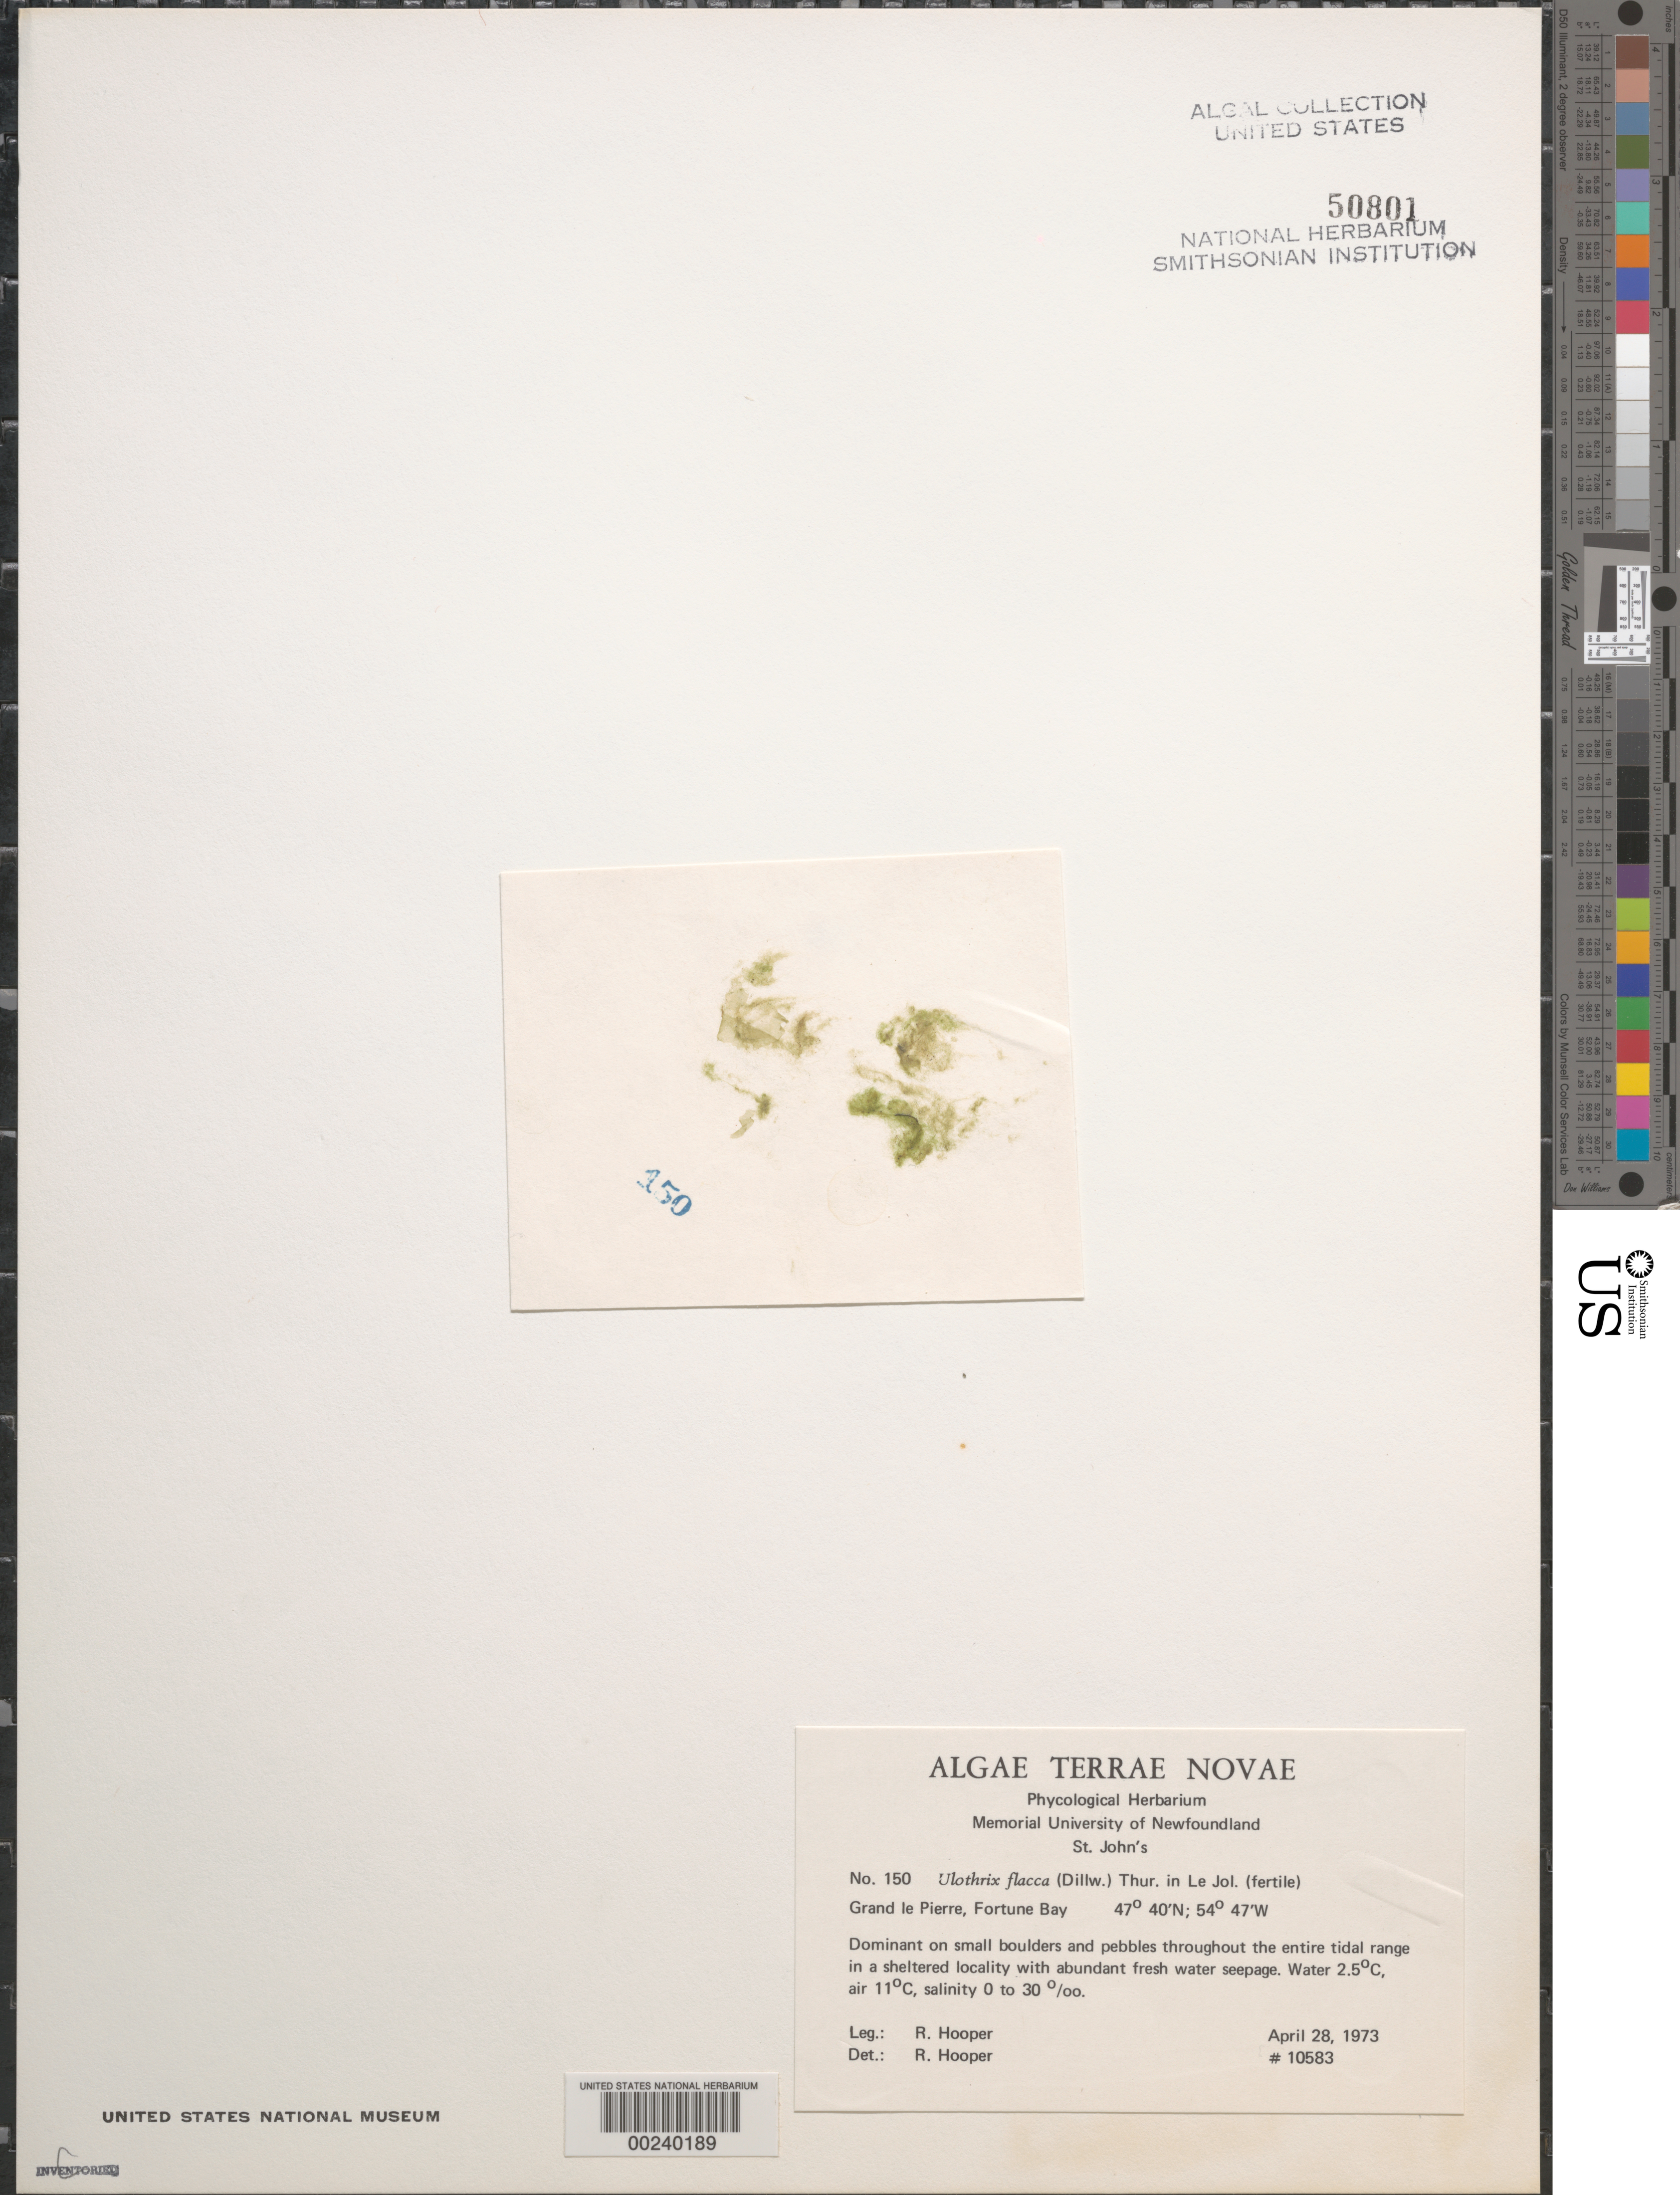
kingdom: Plantae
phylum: Chlorophyta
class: Ulvophyceae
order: Ulotrichales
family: Ulotrichaceae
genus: Ulothrix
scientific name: Ulothrix flacca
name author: (Dillwyn) Thur. in Le Jol.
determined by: Hooper, R. G.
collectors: R. G. Hooper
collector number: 10583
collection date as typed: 28 Apr 1973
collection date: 1973-04-28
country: Canada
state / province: Newfoundland and Labrador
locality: Grand le Pierre, Fortune Bay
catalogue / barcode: US 50801